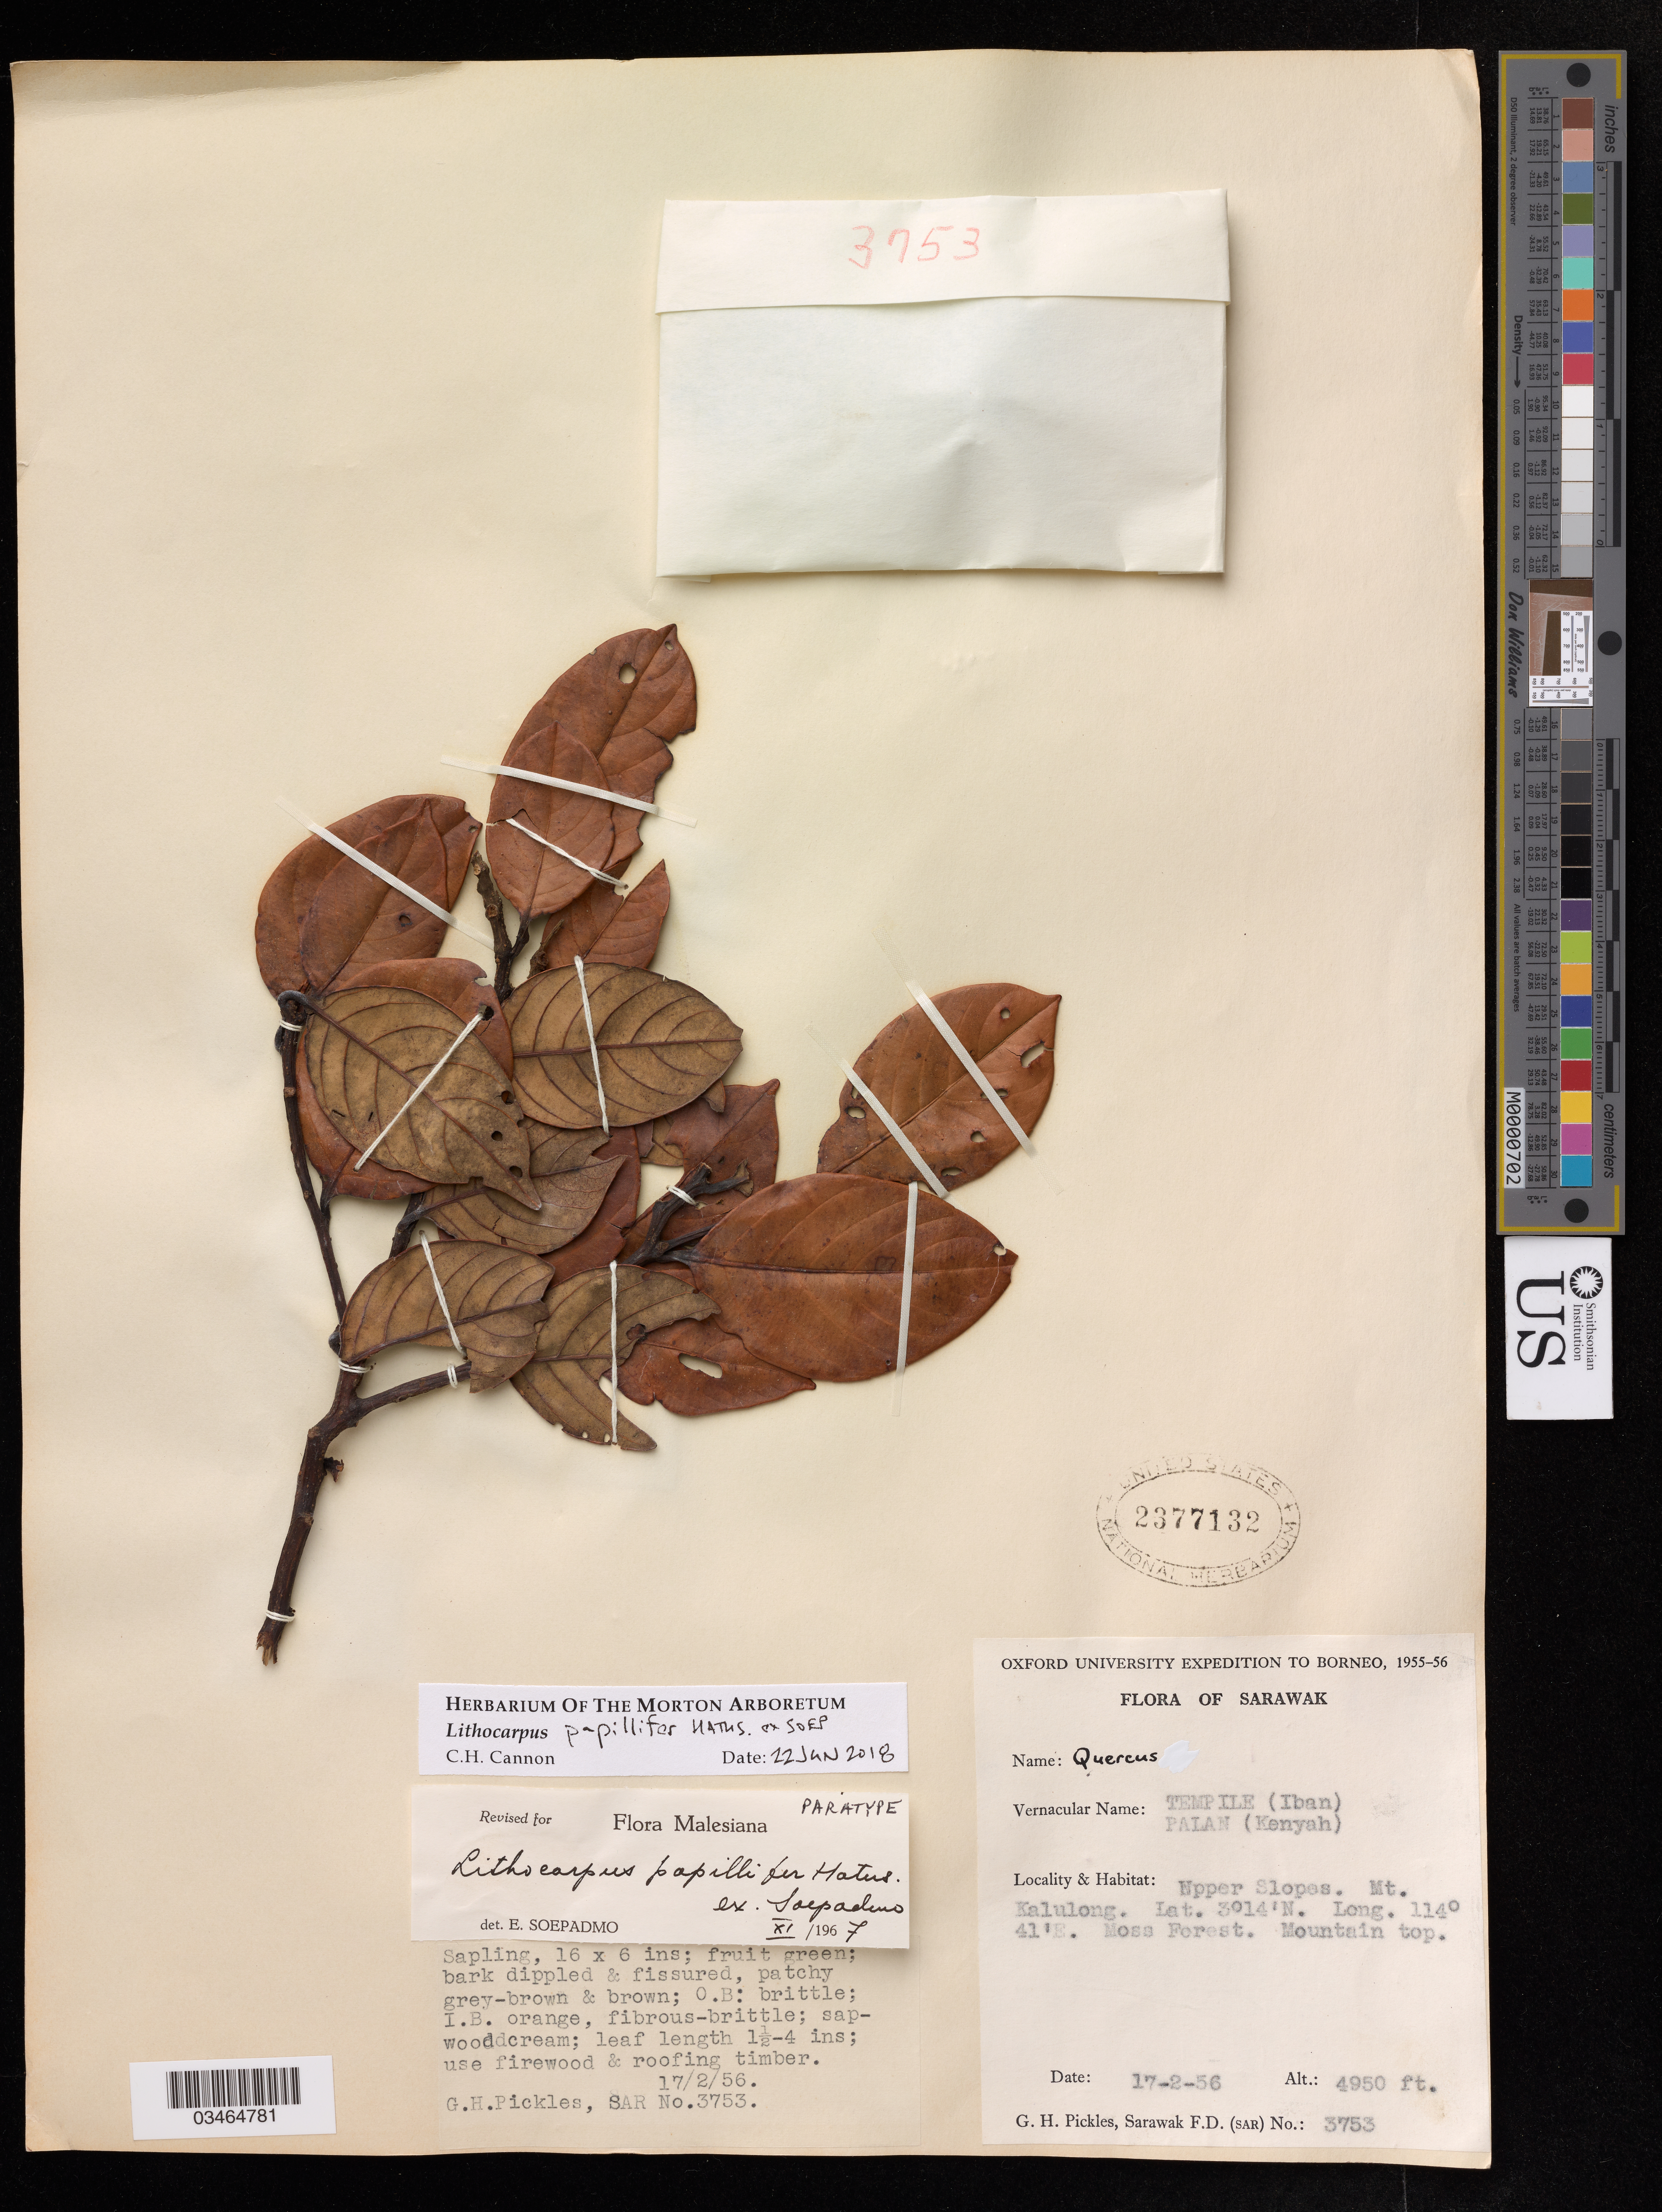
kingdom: Plantae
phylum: Tracheophyta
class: Magnoliopsida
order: Fagales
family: Fagaceae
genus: Lithocarpus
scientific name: Lithocarpus papillifer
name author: Hatus. ex Soepadmo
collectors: G. Pickles & F. Sarawak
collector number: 3753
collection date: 1956-02-17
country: Malaysia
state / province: Sarawak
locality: Borneo, Upper Slopes. Mt. Kalulong. Moss Forest. Mountain top.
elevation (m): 1509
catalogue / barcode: US 2377132